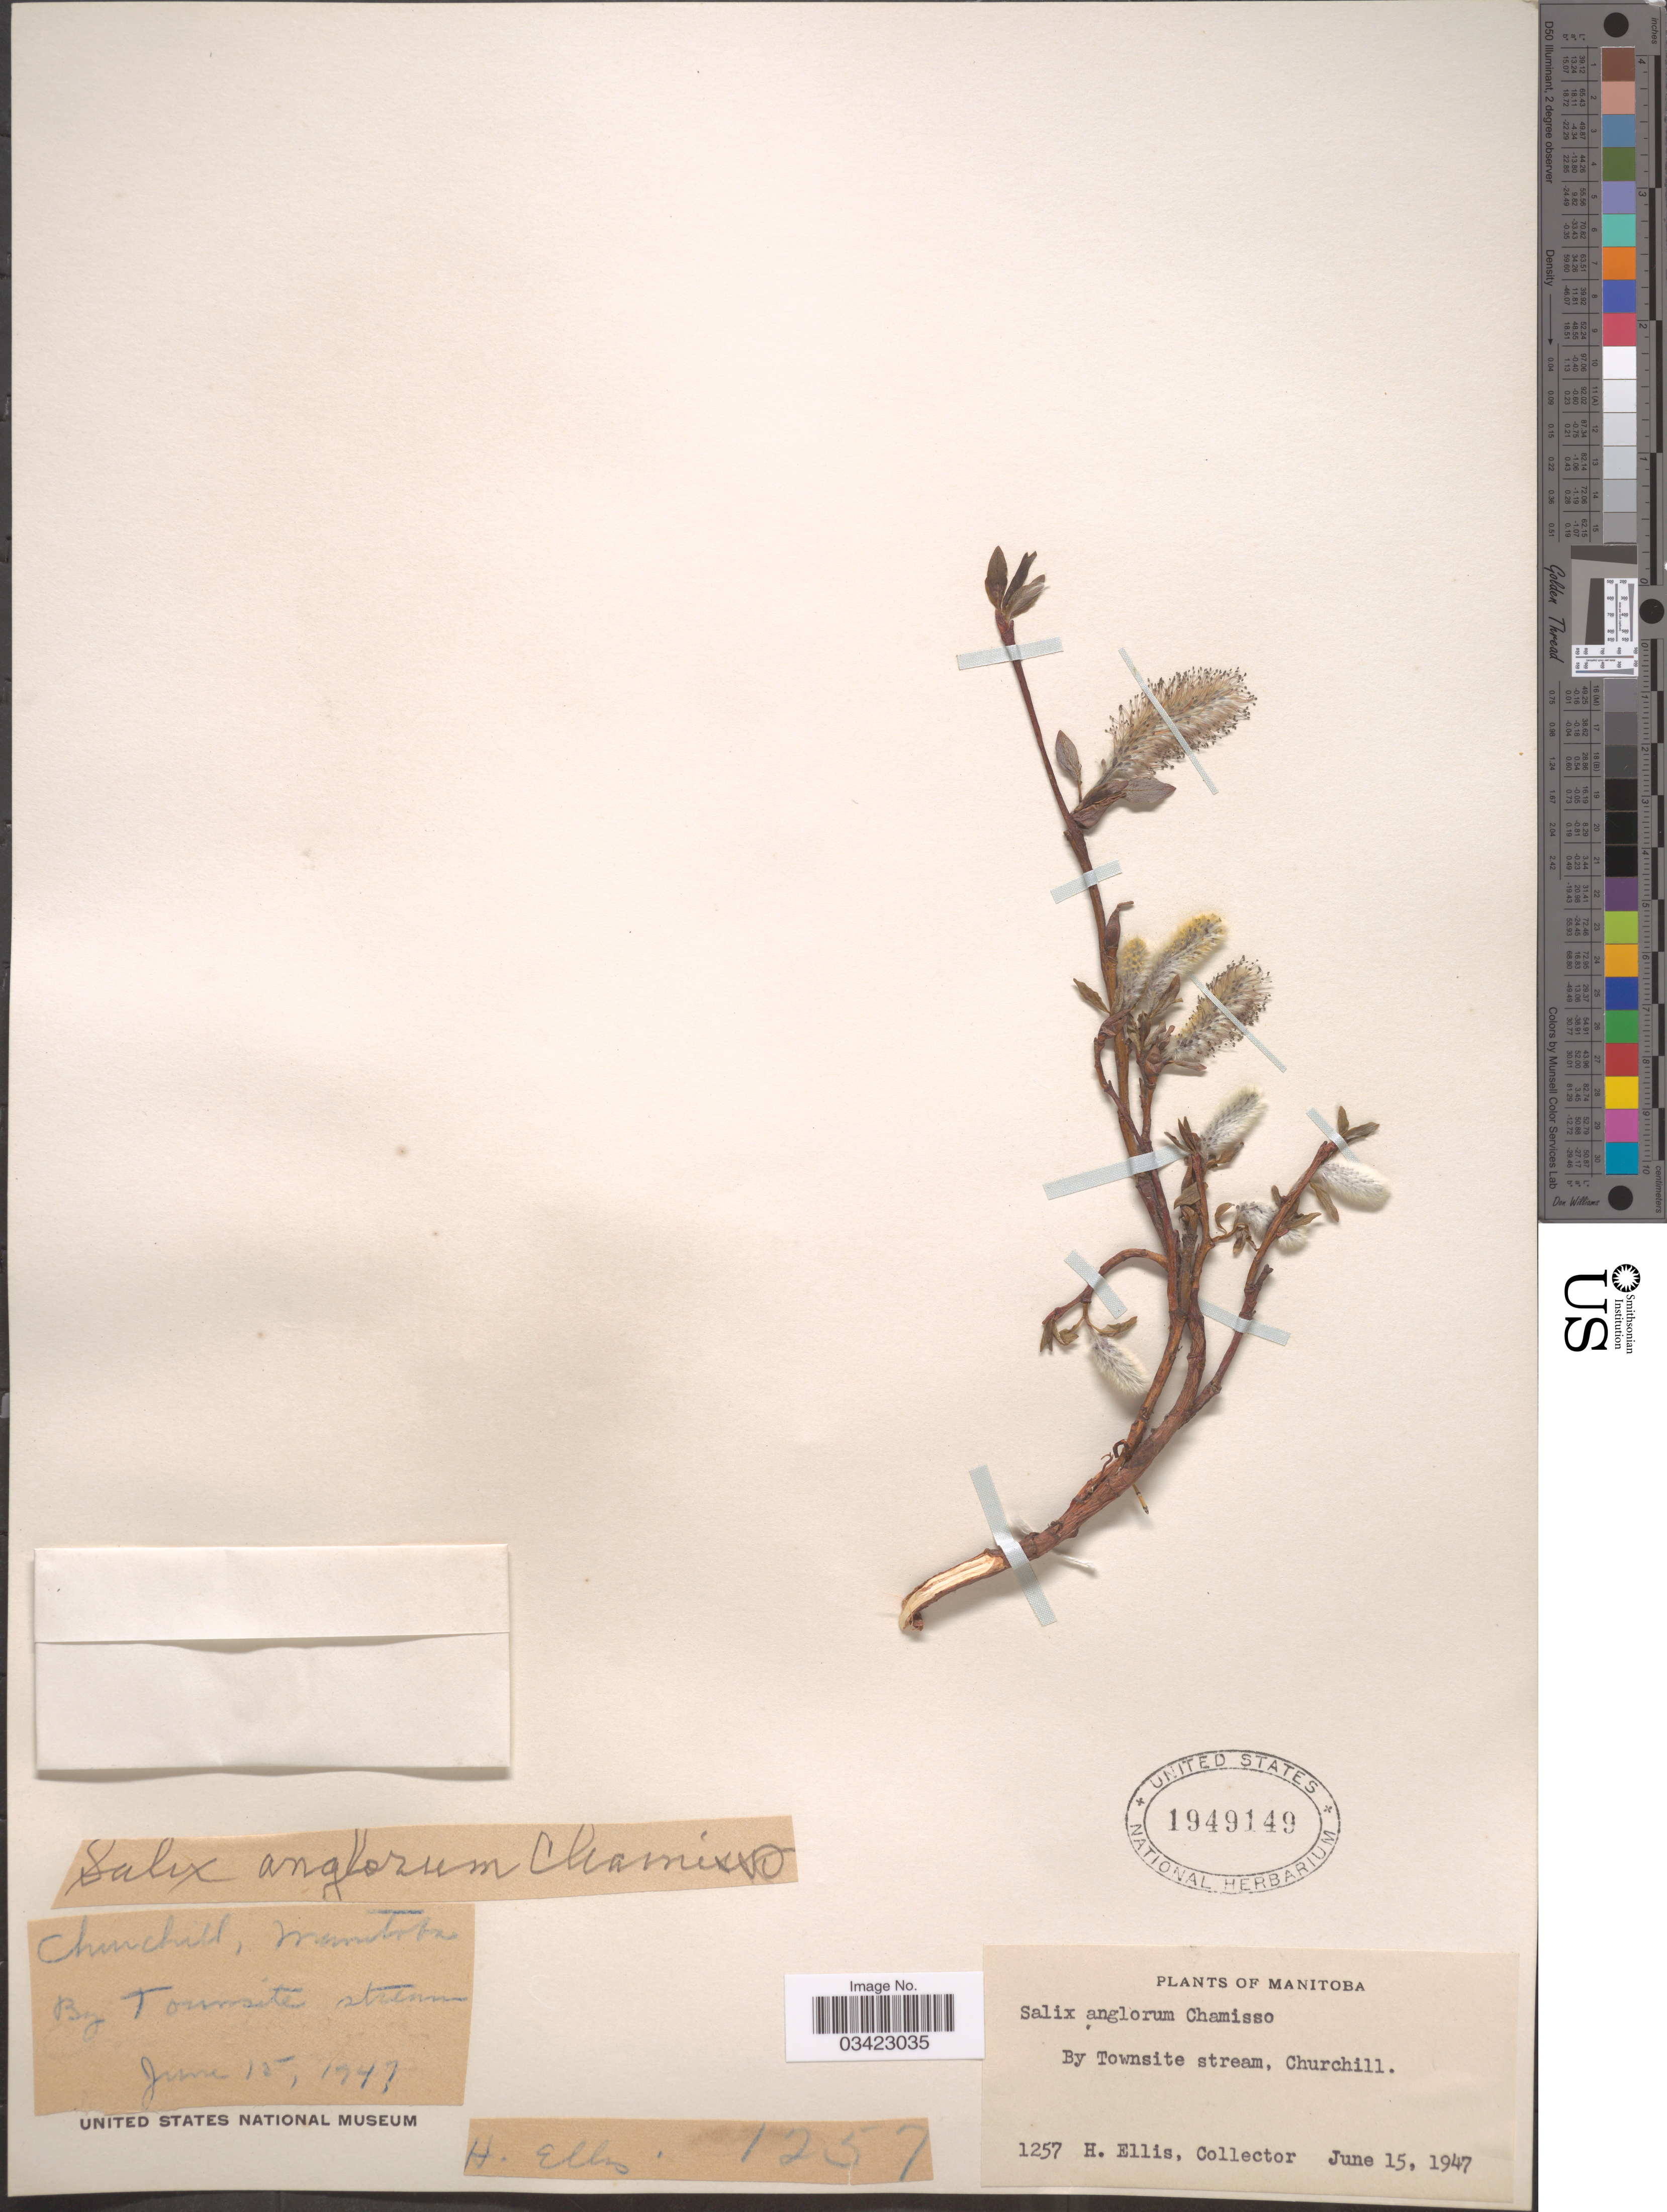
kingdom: Plantae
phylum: Tracheophyta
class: Magnoliopsida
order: Malpighiales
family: Salicaceae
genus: Salix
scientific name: Salix anglorum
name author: Cham.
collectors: H. Ellis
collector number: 1257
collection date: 1947-06-15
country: Canada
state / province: Manitoba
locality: By Townsite stream, Churchill.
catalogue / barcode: US 1949149